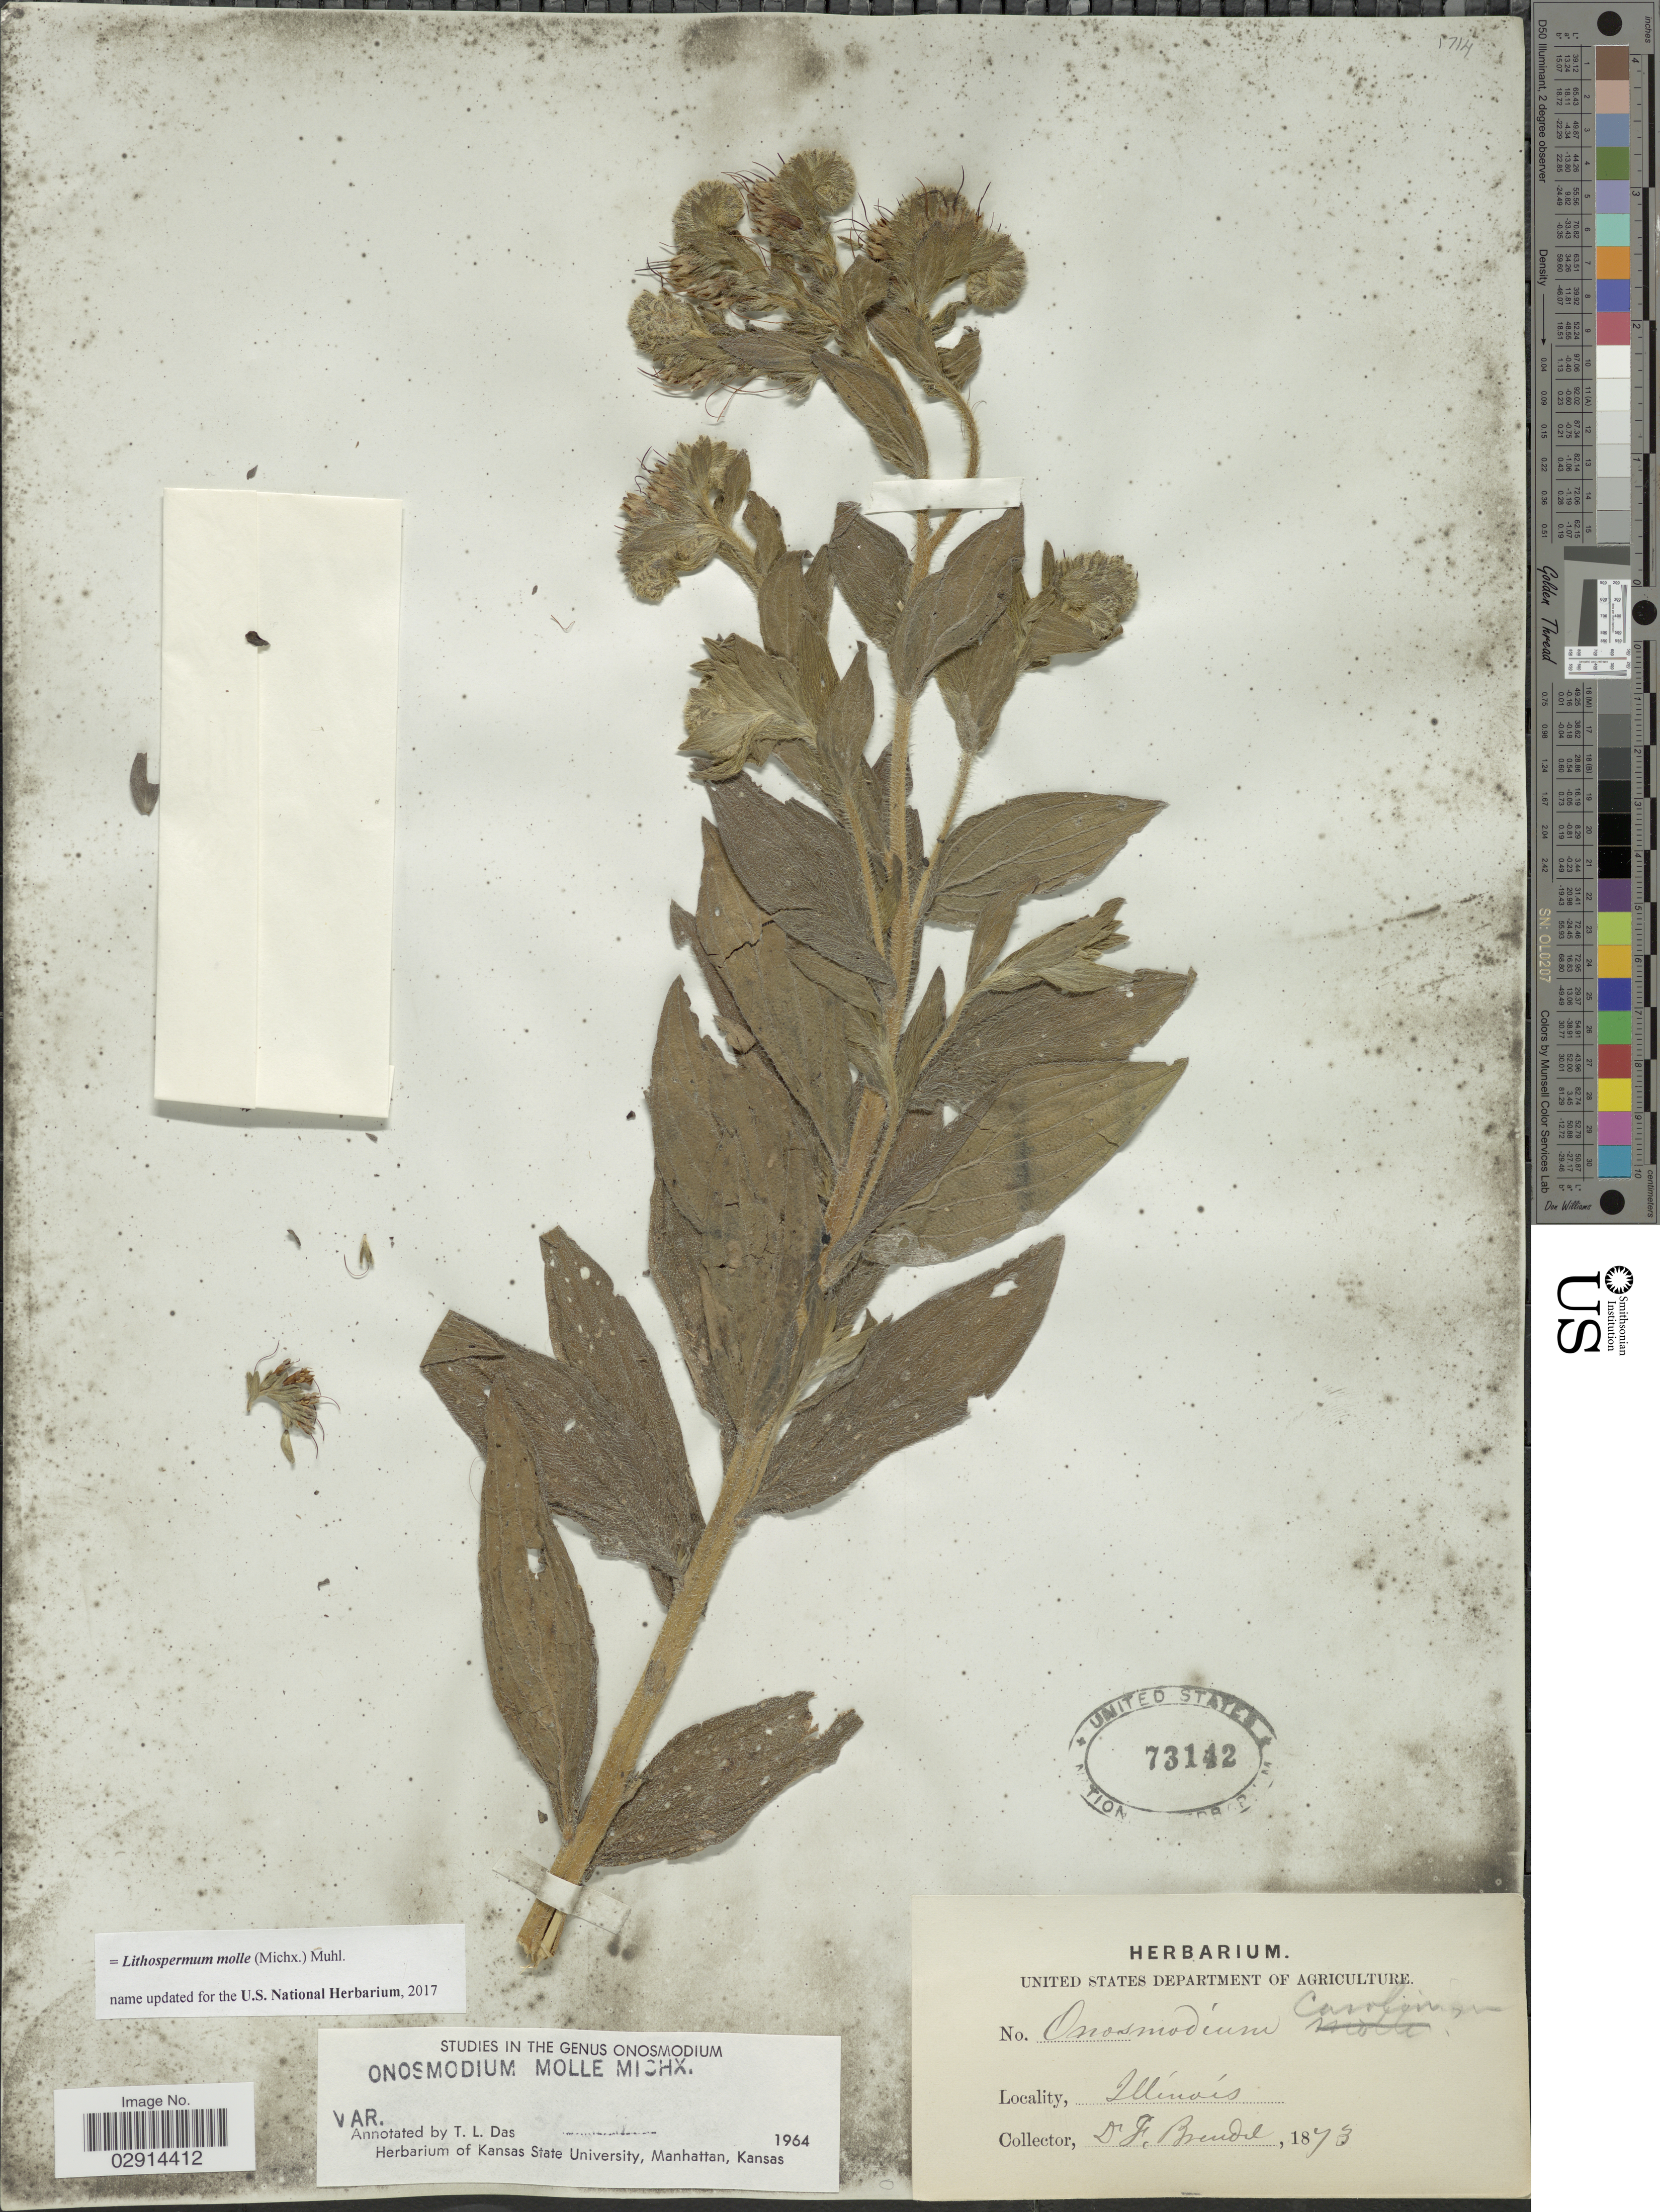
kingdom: Plantae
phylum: Tracheophyta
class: Magnoliopsida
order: Boraginales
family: Boraginaceae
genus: Lithospermum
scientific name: Lithospermum molle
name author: Muhl.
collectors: F. Brendel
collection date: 1873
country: United States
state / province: Illinois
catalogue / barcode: US 73142